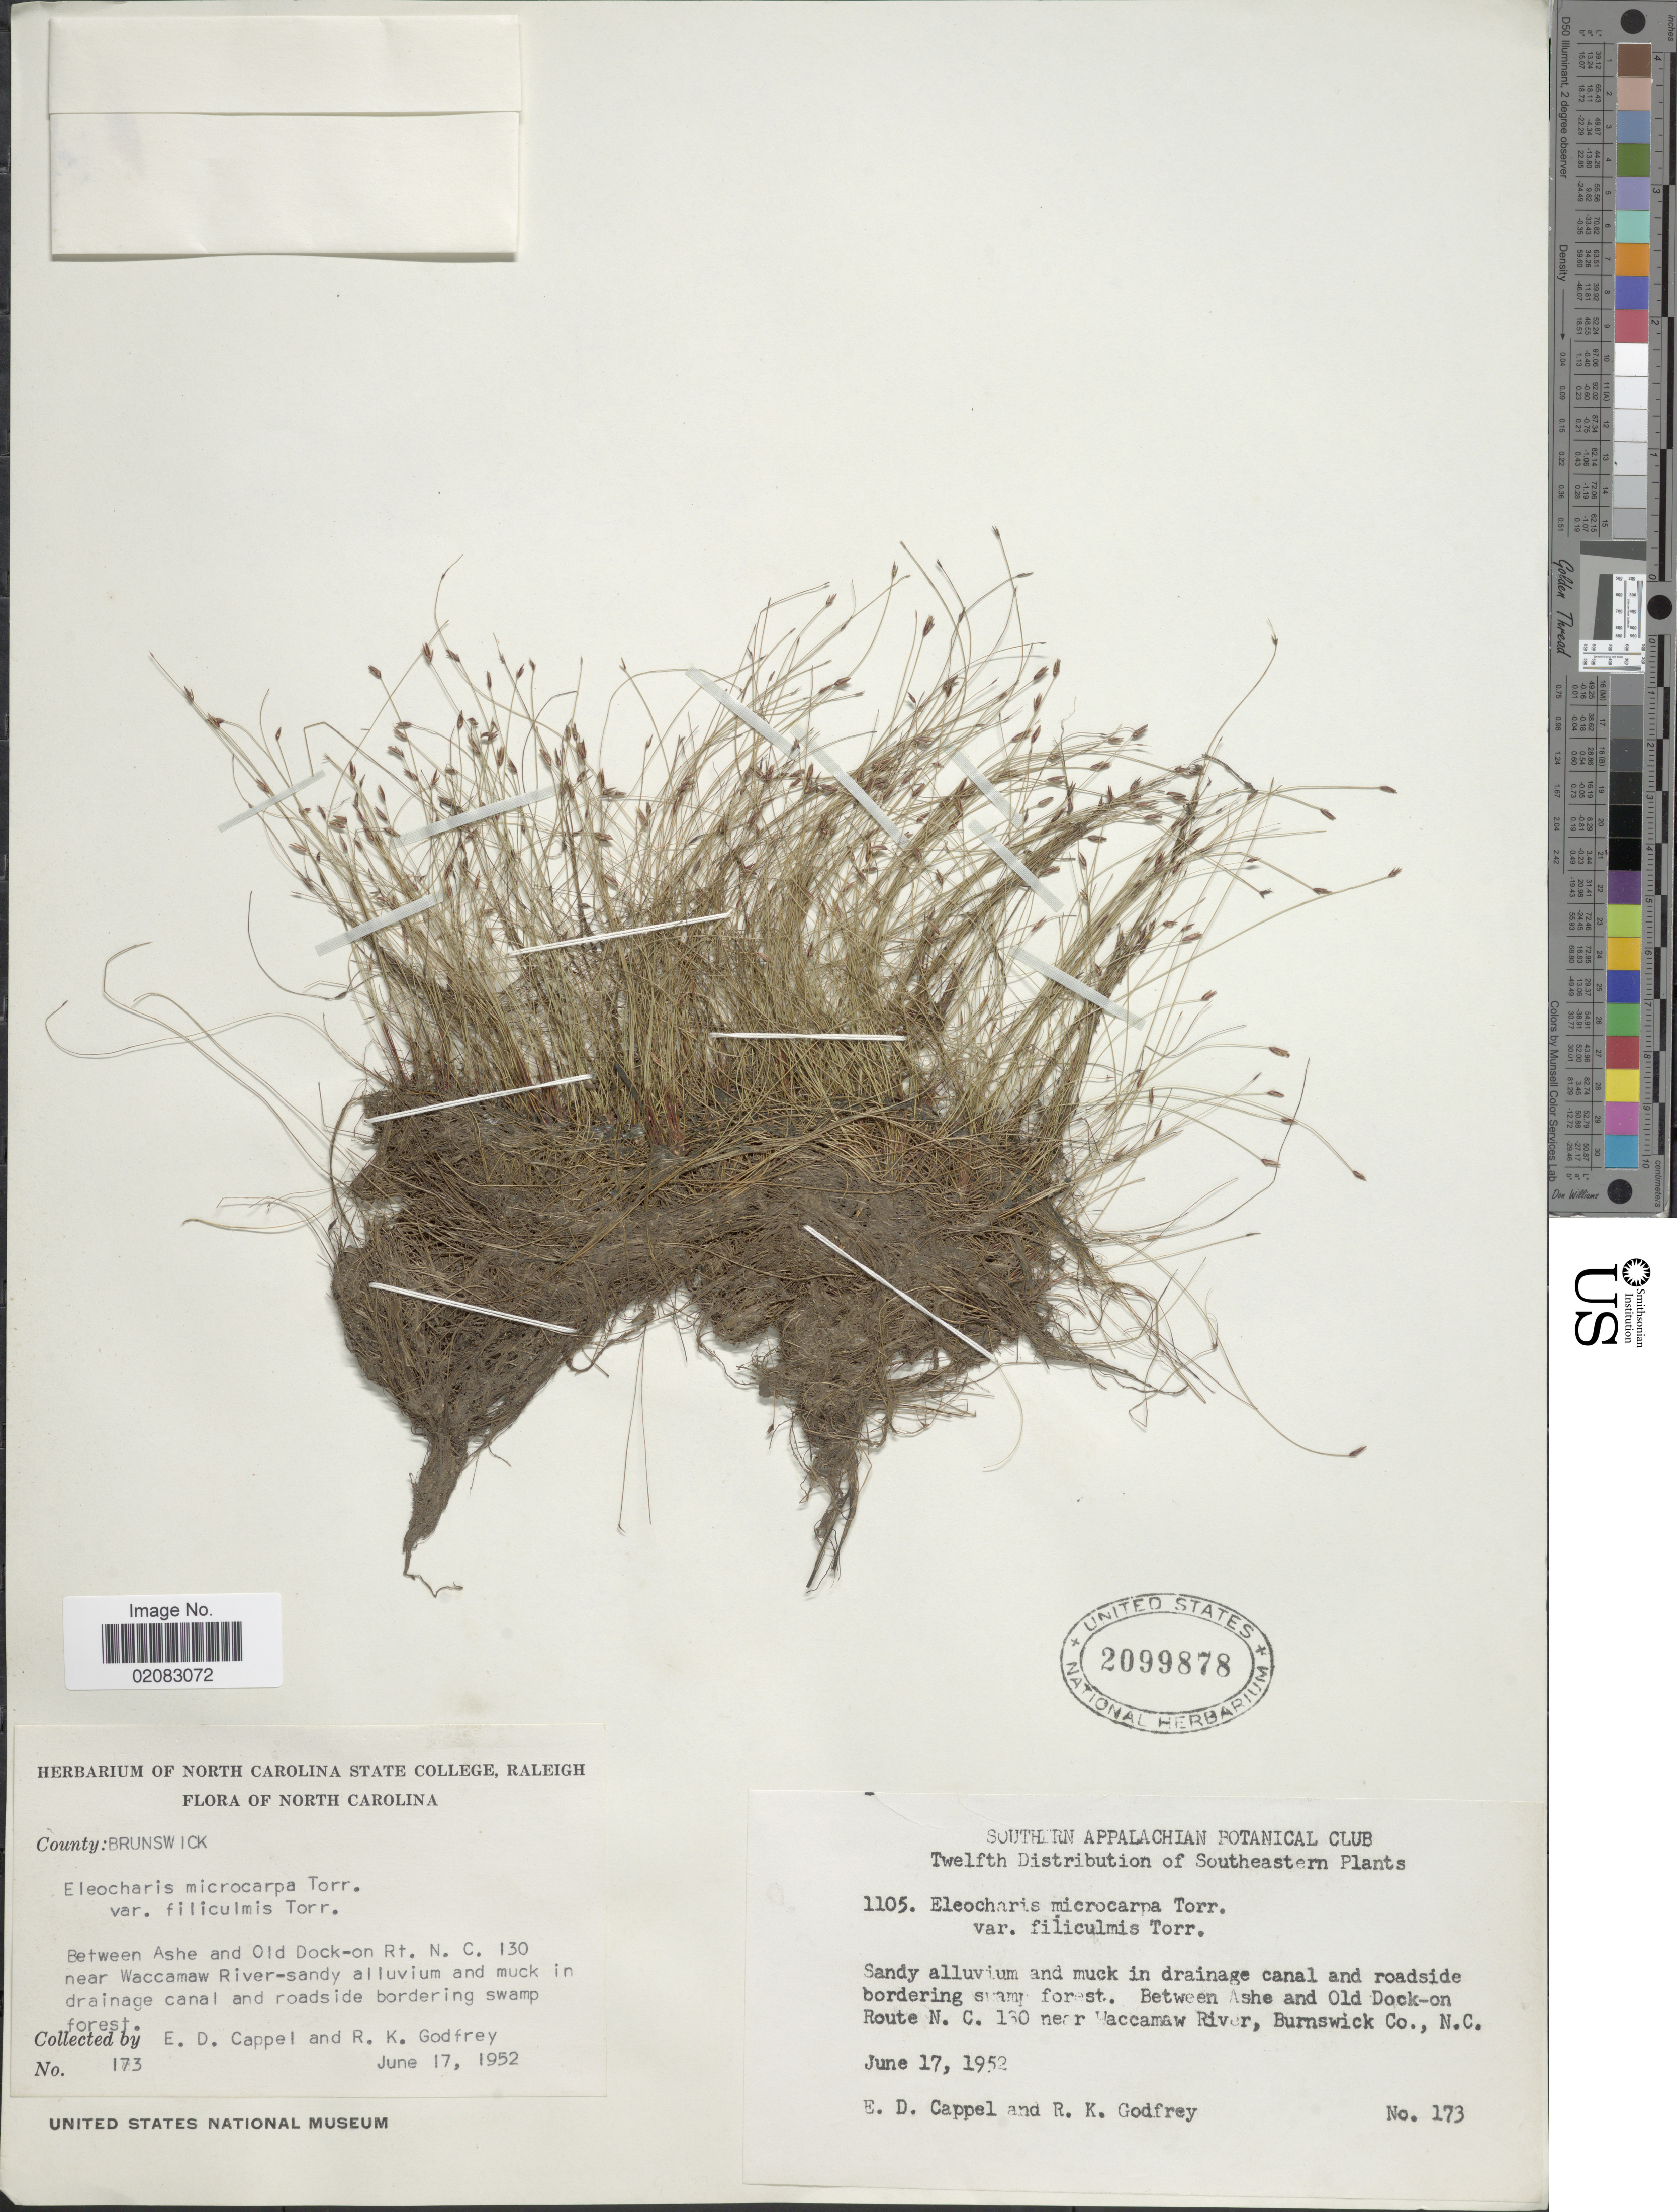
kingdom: Plantae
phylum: Tracheophyta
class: Liliopsida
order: Poales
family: Cyperaceae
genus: Eleocharis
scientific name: Eleocharis microcarpa var. filiculmis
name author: Torr.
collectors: E. Cappel & R. K. Godfrey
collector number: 173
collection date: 1952-06-17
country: United States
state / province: North Carolina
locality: County Brunswick, Between ashe and Old Dock-on Rt N.C. 130 near Waccamaw River-sandy alluvium and muck in drainage canal and roadside bordering swamp forest,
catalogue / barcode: US 2099878